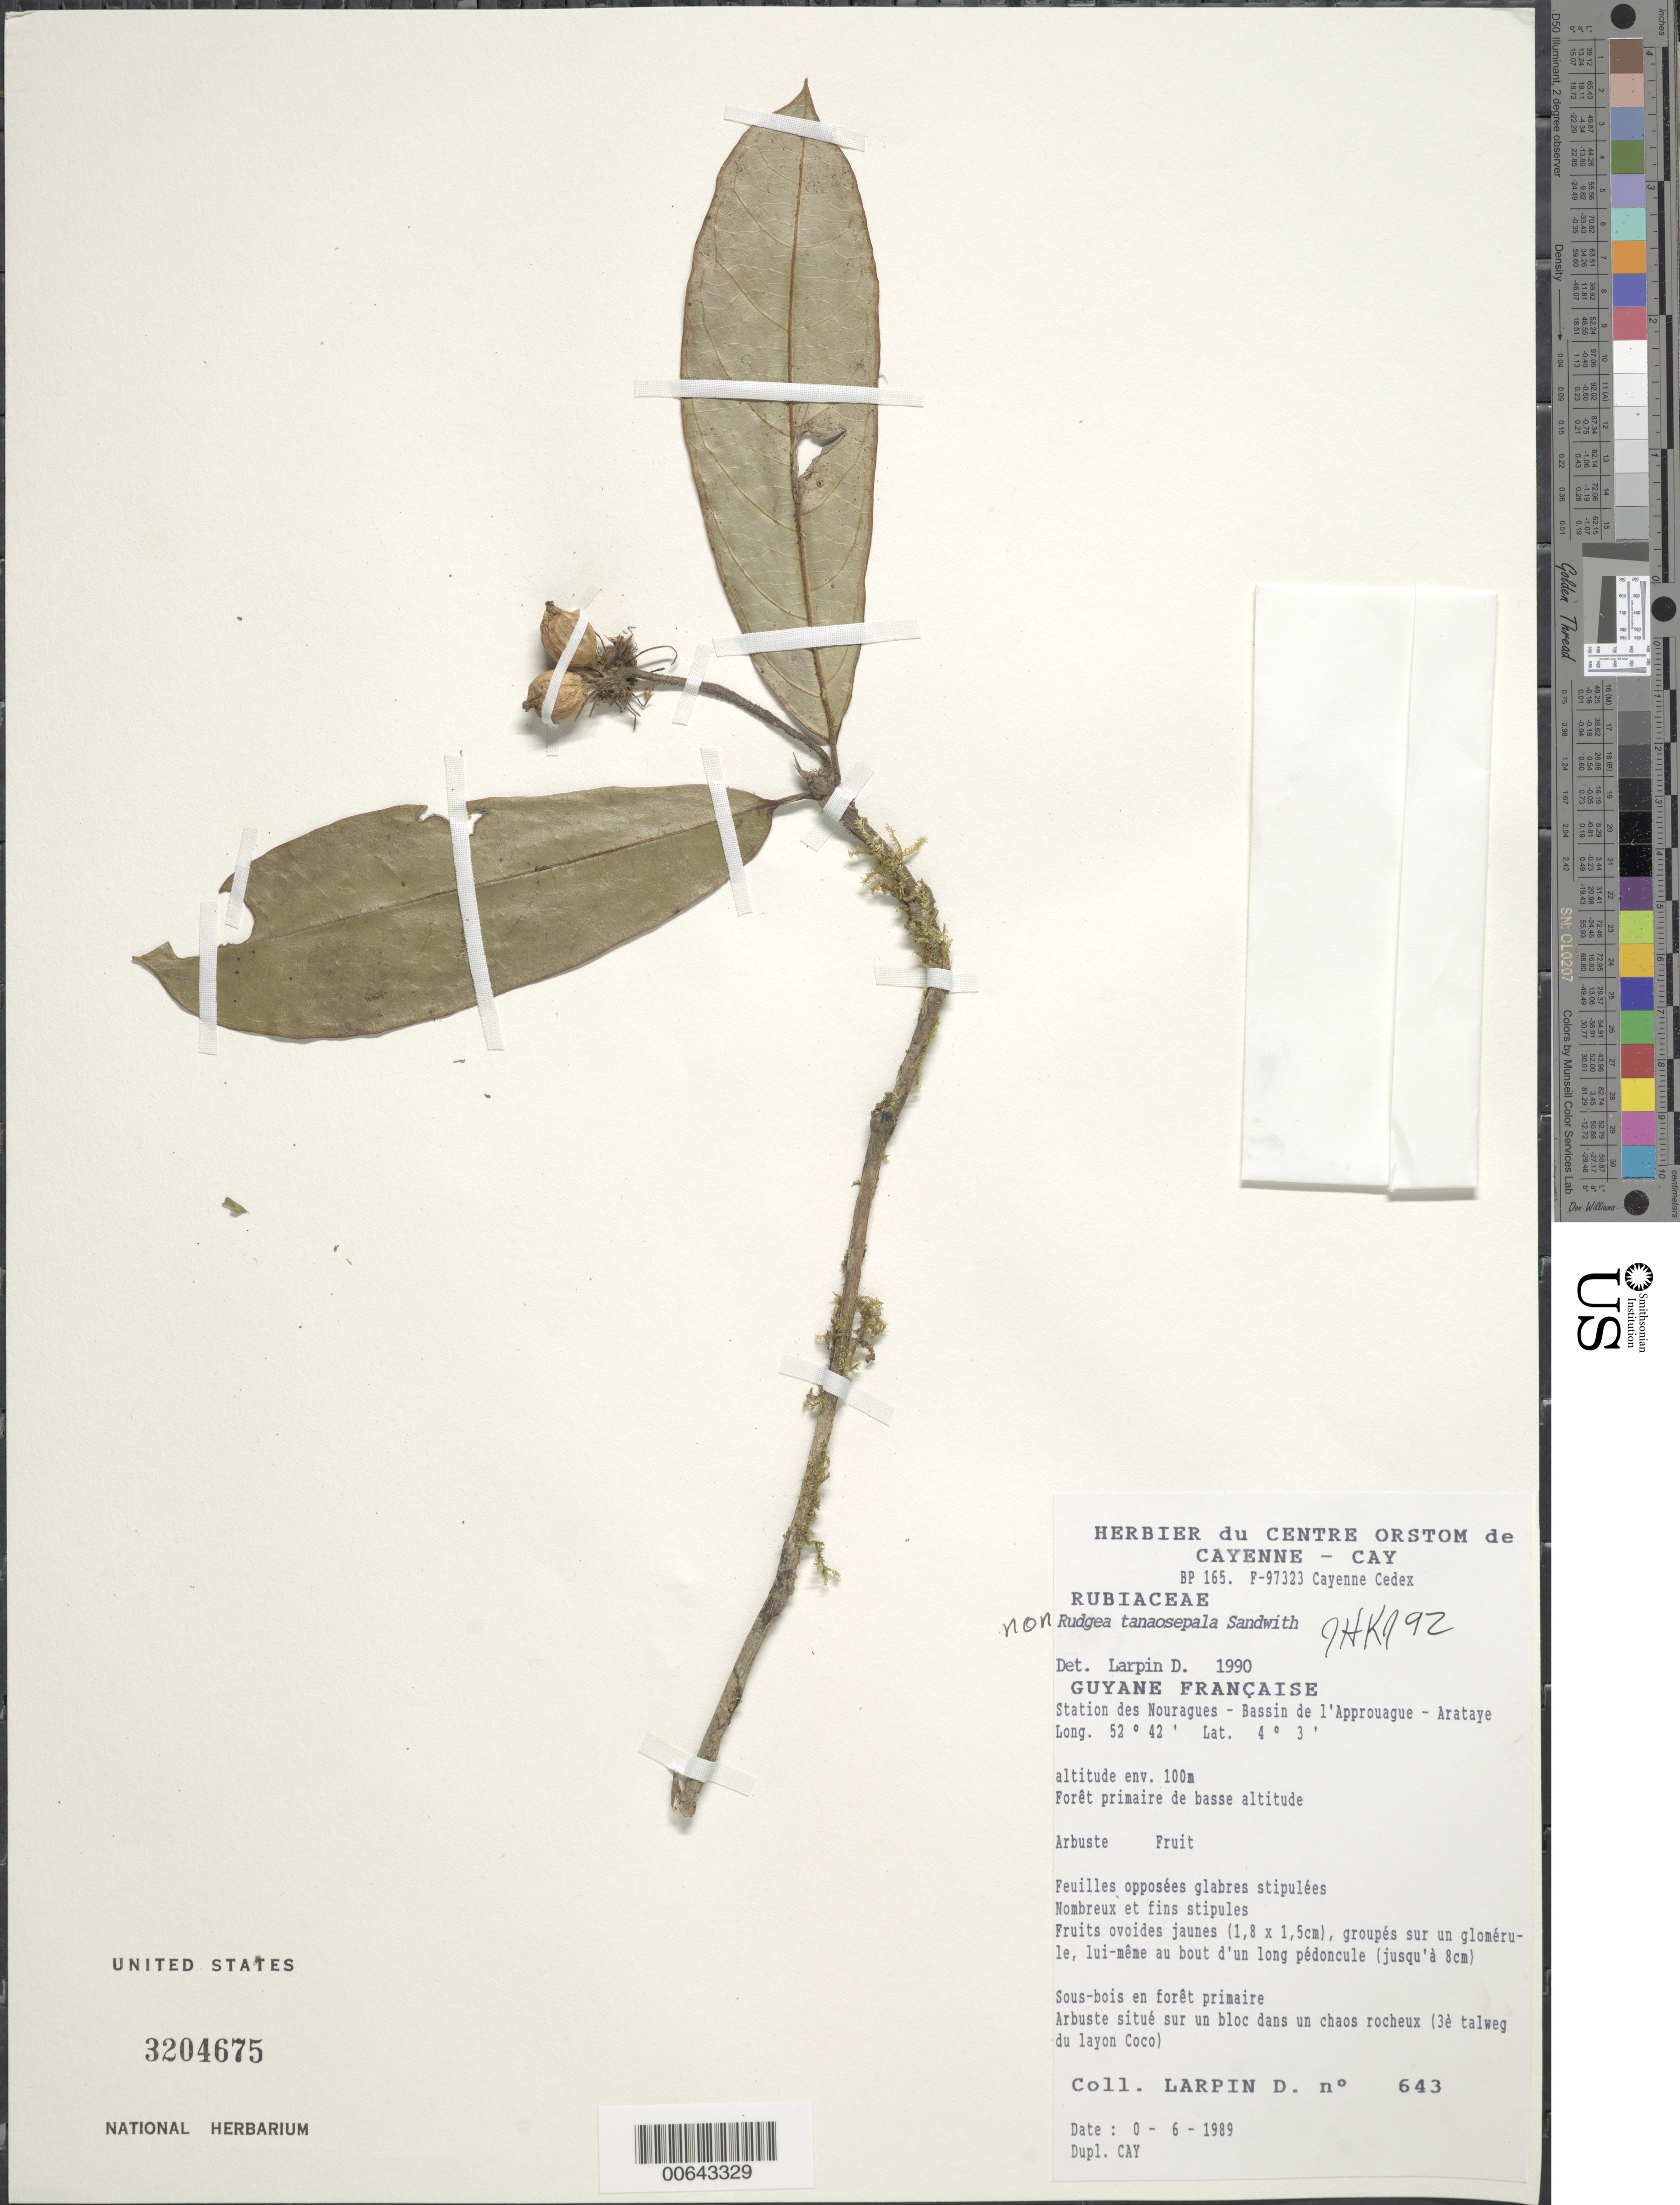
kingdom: Plantae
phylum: Tracheophyta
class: Magnoliopsida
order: Gentianales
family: Rubiaceae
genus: Rudgea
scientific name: Rudgea sp.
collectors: D. Larpin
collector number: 643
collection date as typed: Jun-89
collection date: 1989-06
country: French Guiana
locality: Station des Nouragues, Bassin de l'Approuague, Arataye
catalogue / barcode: US 3204675